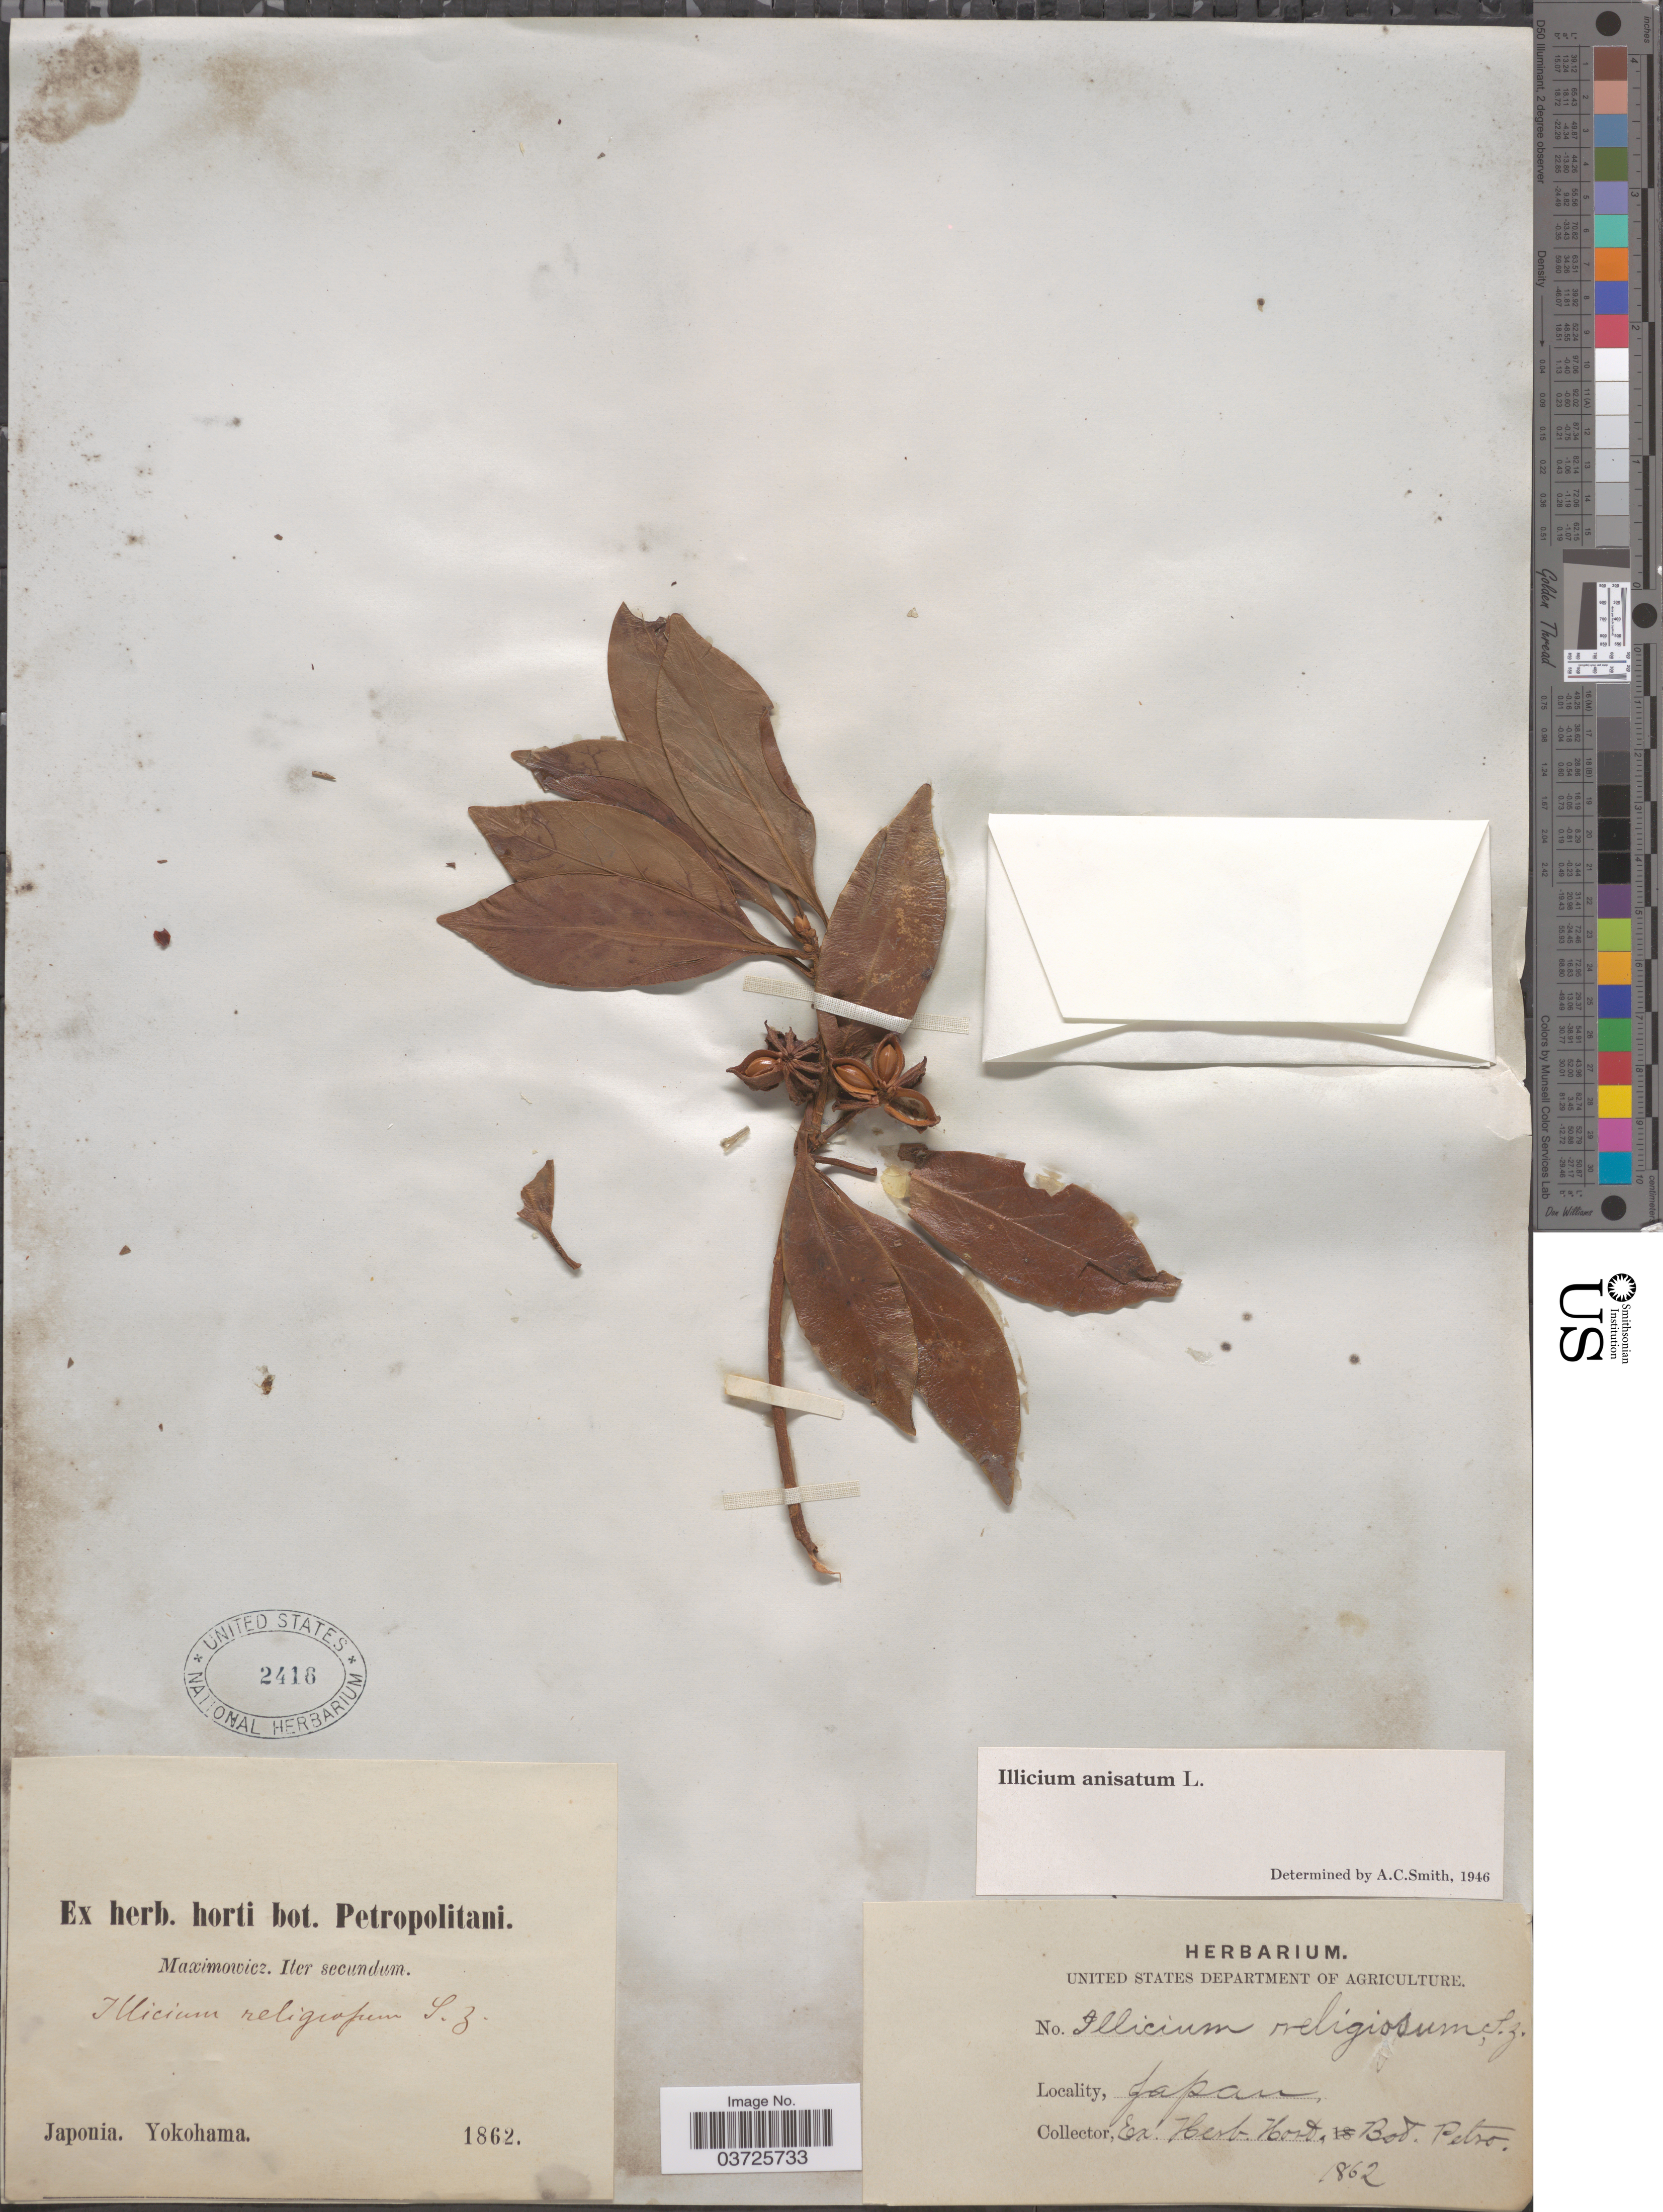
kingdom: Plantae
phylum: Tracheophyta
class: Magnoliopsida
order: Austrobaileyales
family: Schisandraceae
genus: Illicium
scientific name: Illicium anisatum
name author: L.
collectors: Maximowicz, --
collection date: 1862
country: Japan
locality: Yokohama.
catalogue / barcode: US 2416